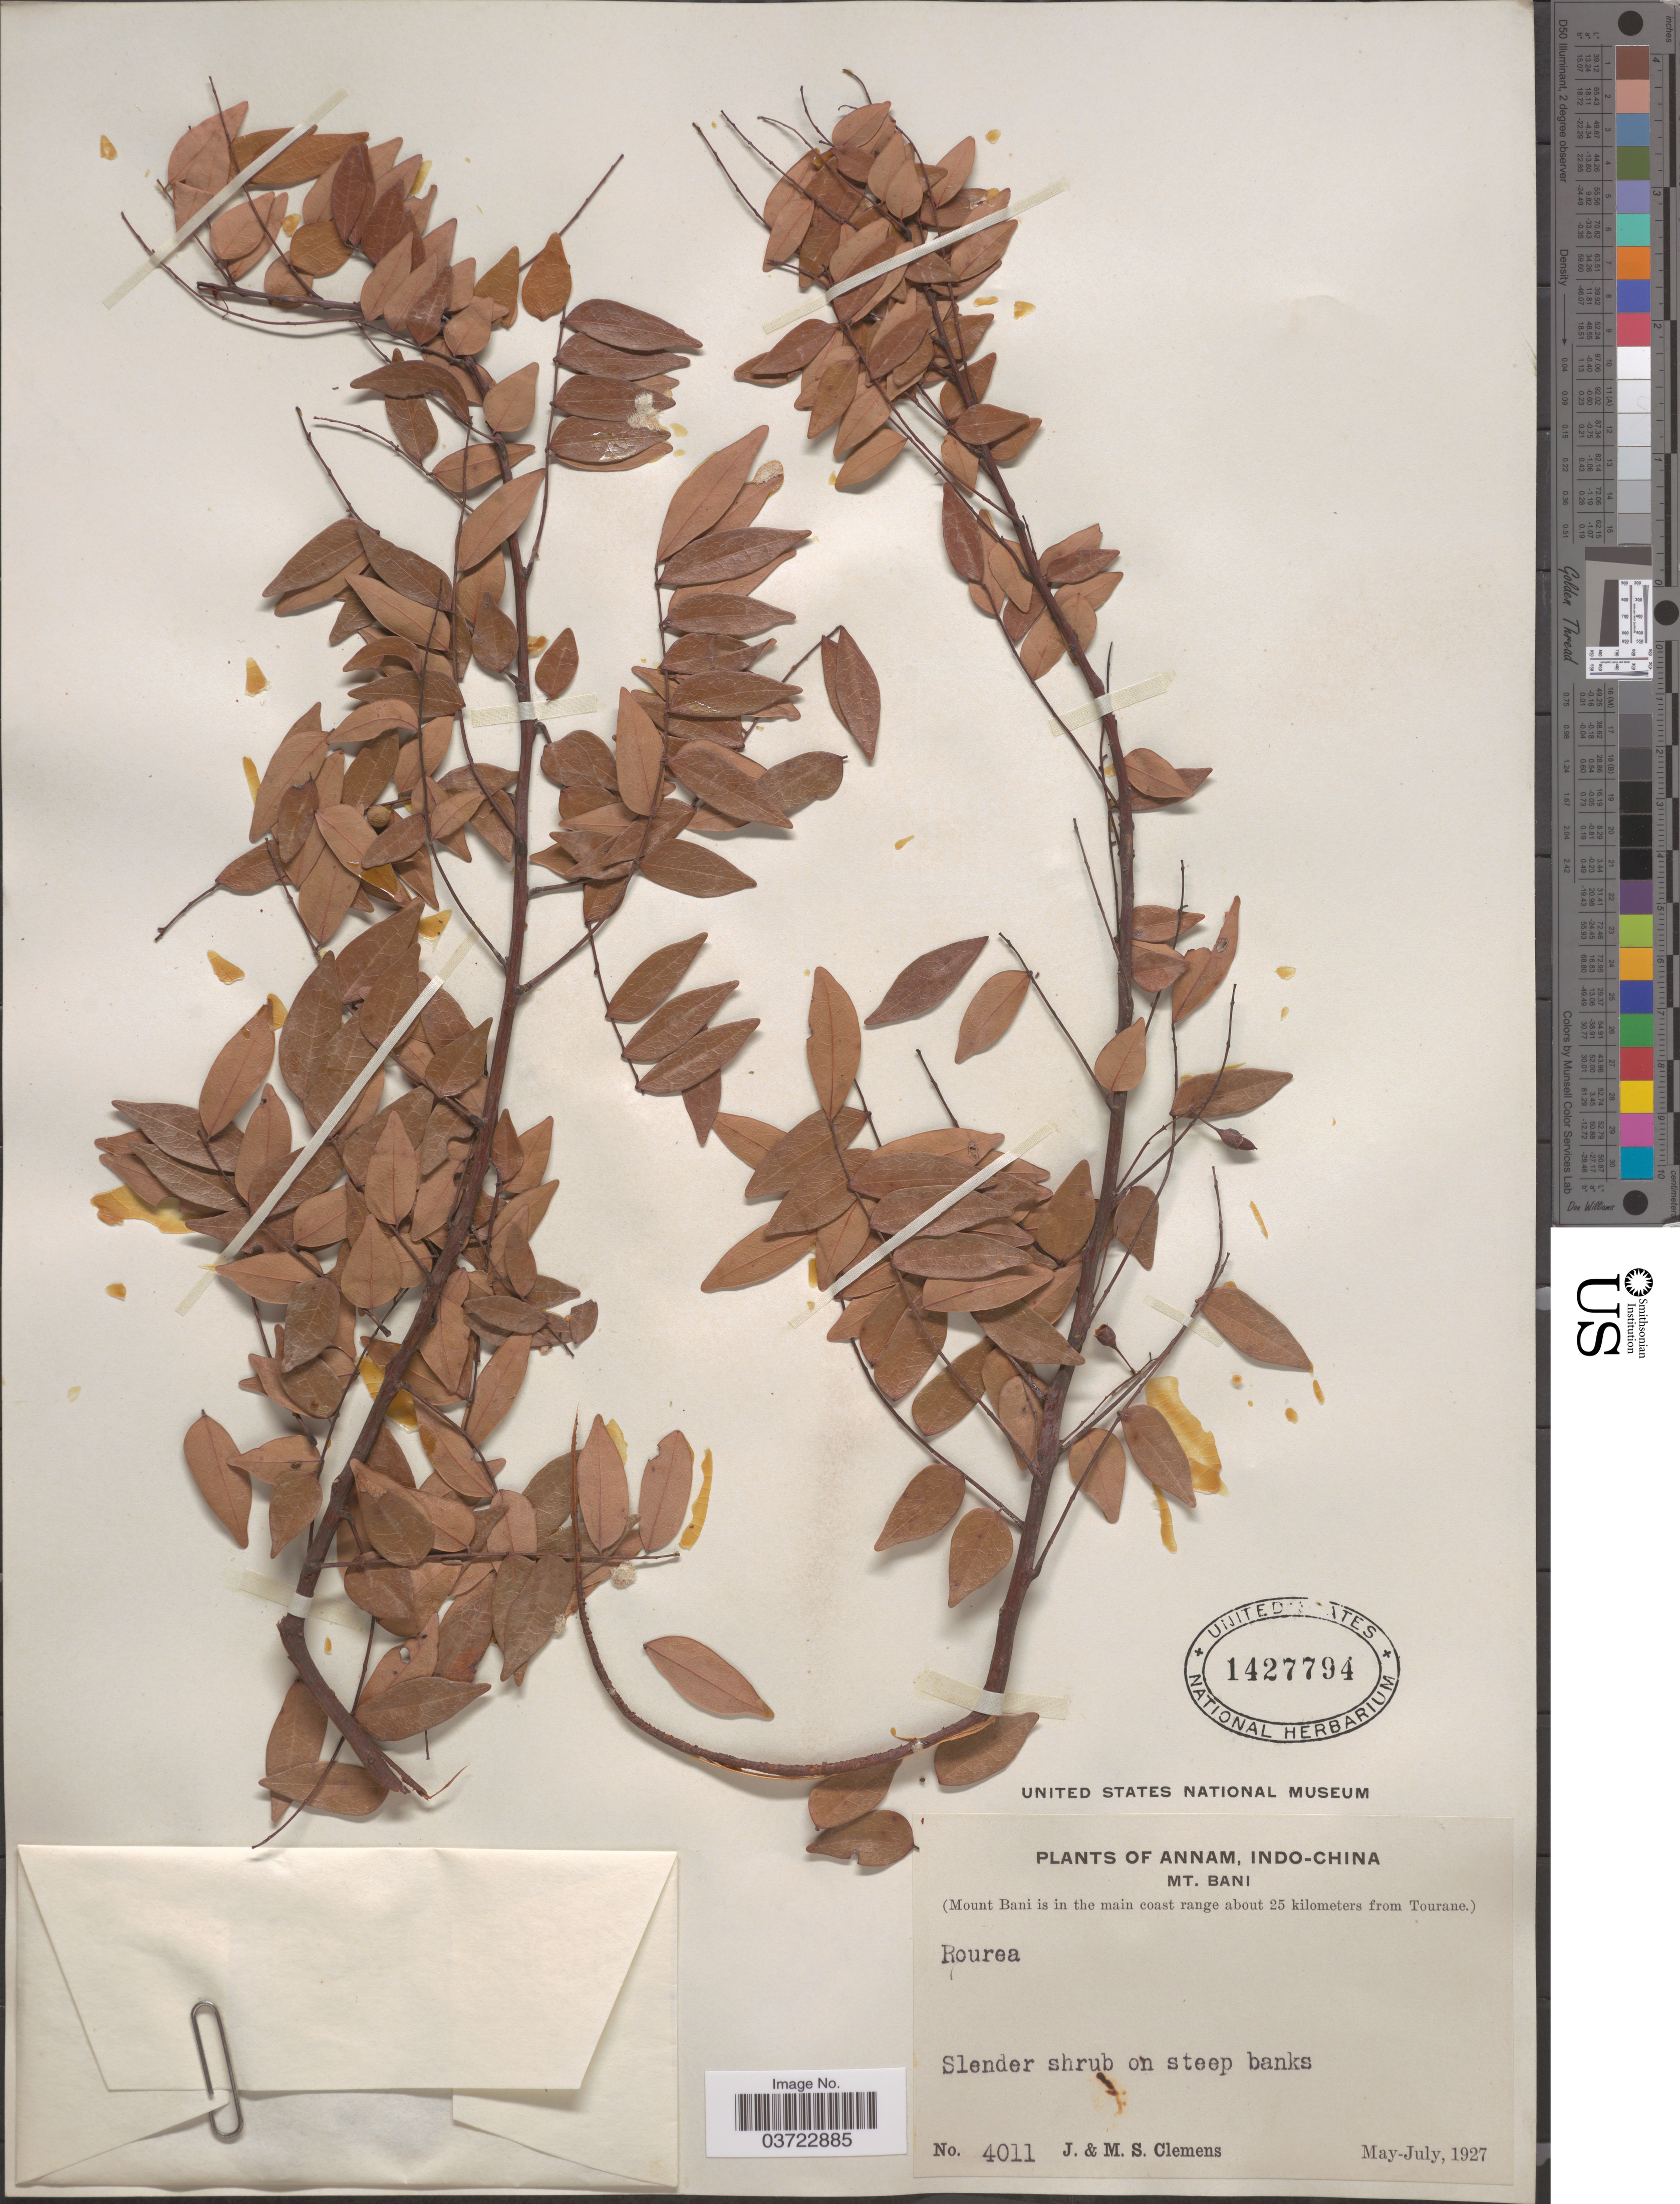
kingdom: Plantae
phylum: Tracheophyta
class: Magnoliopsida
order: Oxalidales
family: Connaraceae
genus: Rourea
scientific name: Rourea sp.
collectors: J. Clemens & M. S. Clemens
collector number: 4011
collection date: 1927-05/1927-07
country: Vietnam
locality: Annam, Indo-China. Mt. Bani. (Mount Bani is in the main coast range about 25 kilometers from Tourane).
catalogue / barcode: US 1427794